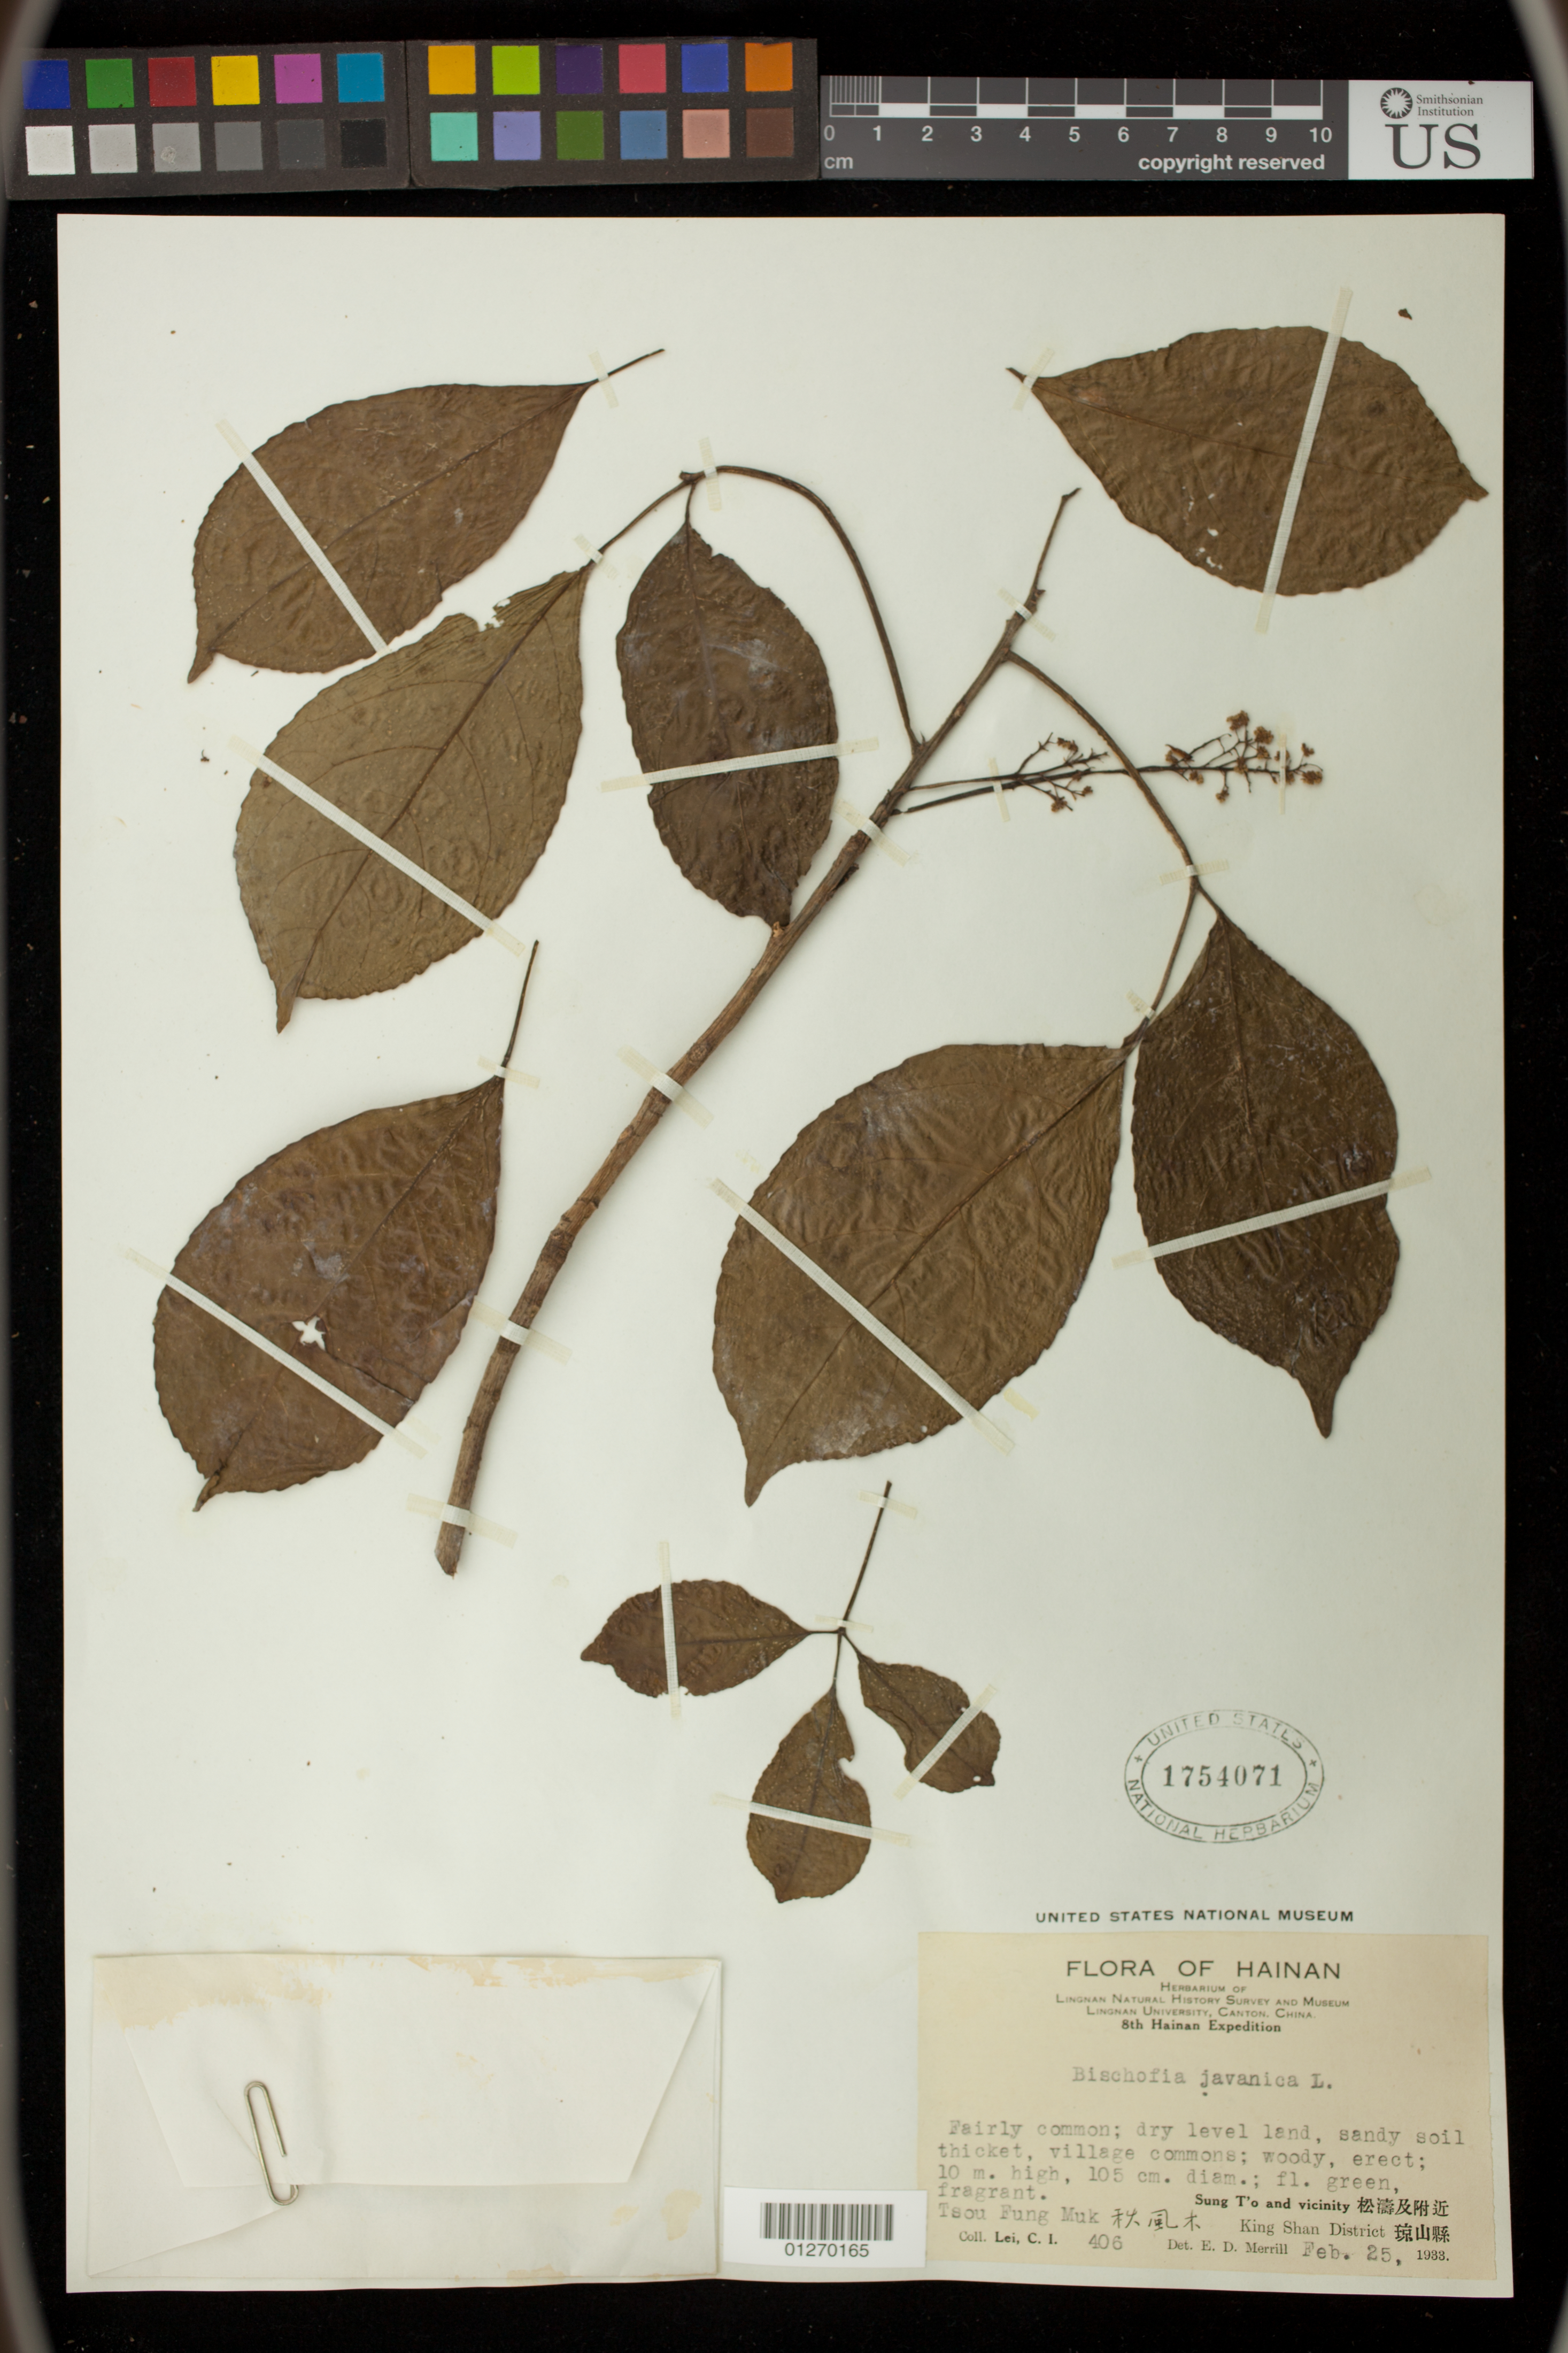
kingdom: Plantae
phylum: Tracheophyta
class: Magnoliopsida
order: Malpighiales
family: Phyllanthaceae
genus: Bischofia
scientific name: Bischofia javanica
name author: Blume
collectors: C. I. Lei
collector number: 406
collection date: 1933-02-25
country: China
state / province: Hainan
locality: Tso Fung Muk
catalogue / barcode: US 1754071